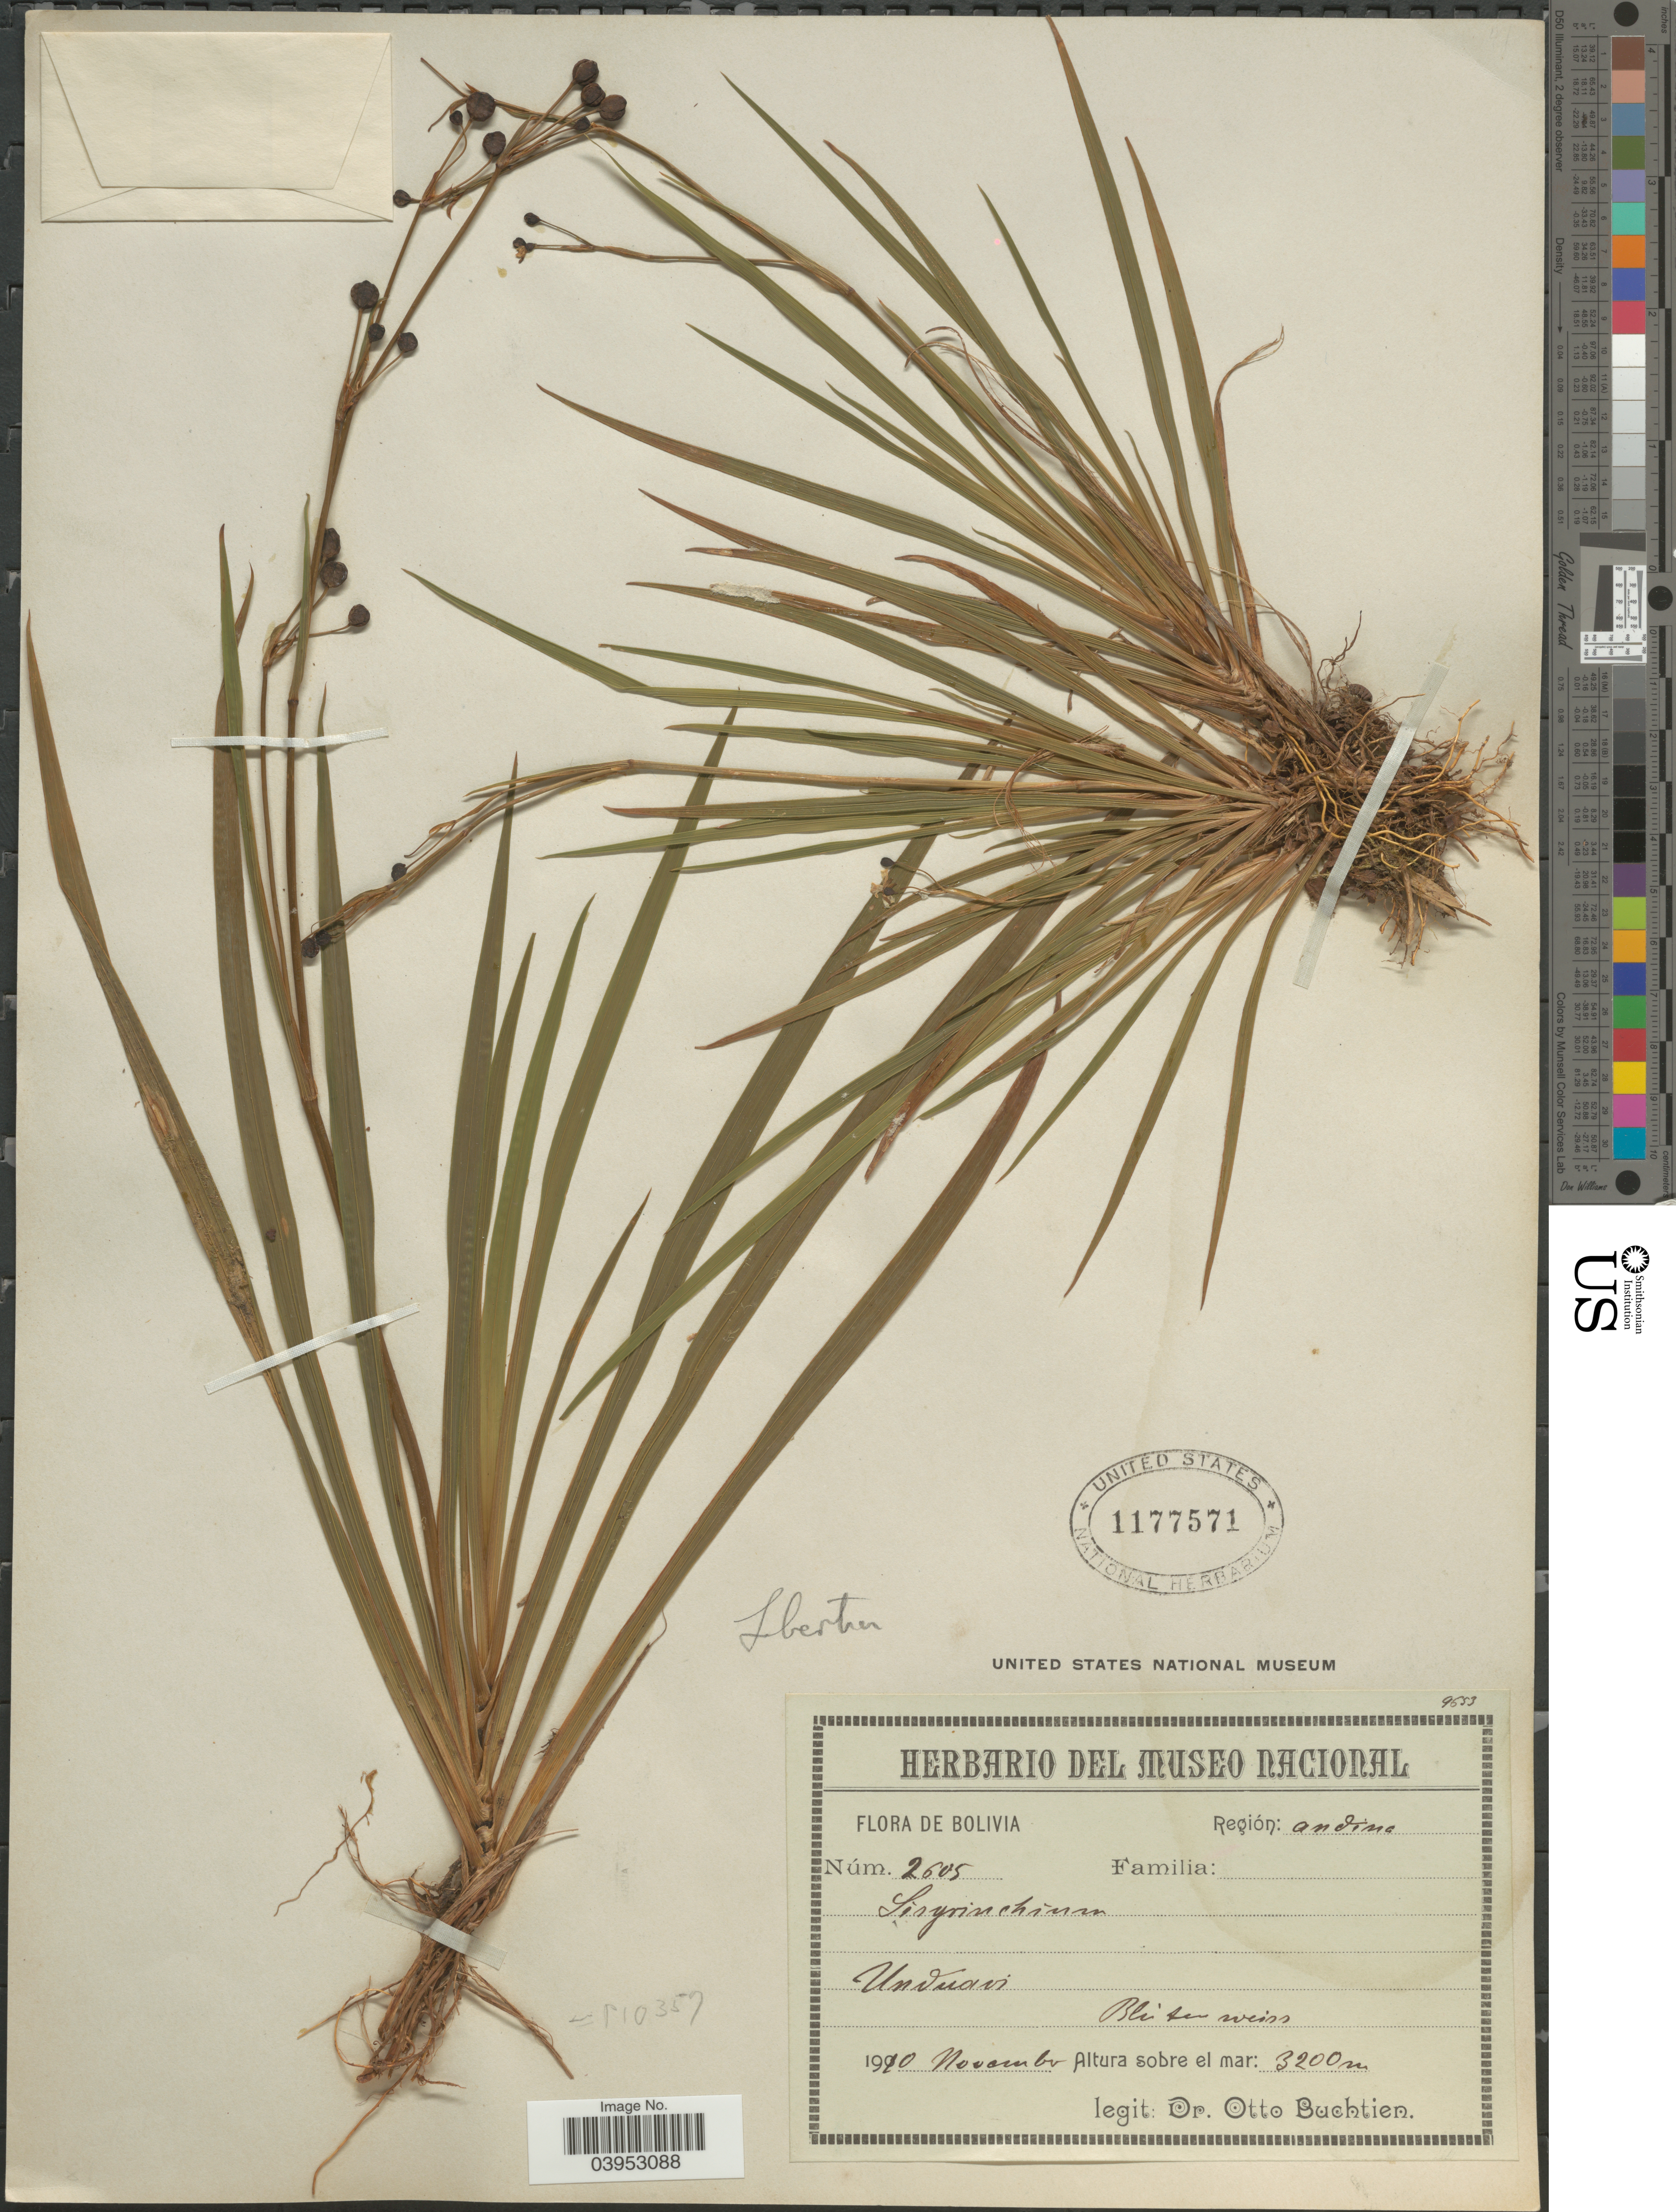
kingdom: Plantae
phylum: Tracheophyta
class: Liliopsida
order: Asparagales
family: Iridaceae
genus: Libertia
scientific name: Libertia sp.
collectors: O. Buchtien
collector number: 2605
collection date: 1910-11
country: Bolivia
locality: Región: andina. Unduavi.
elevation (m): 3200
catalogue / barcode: US 1177571